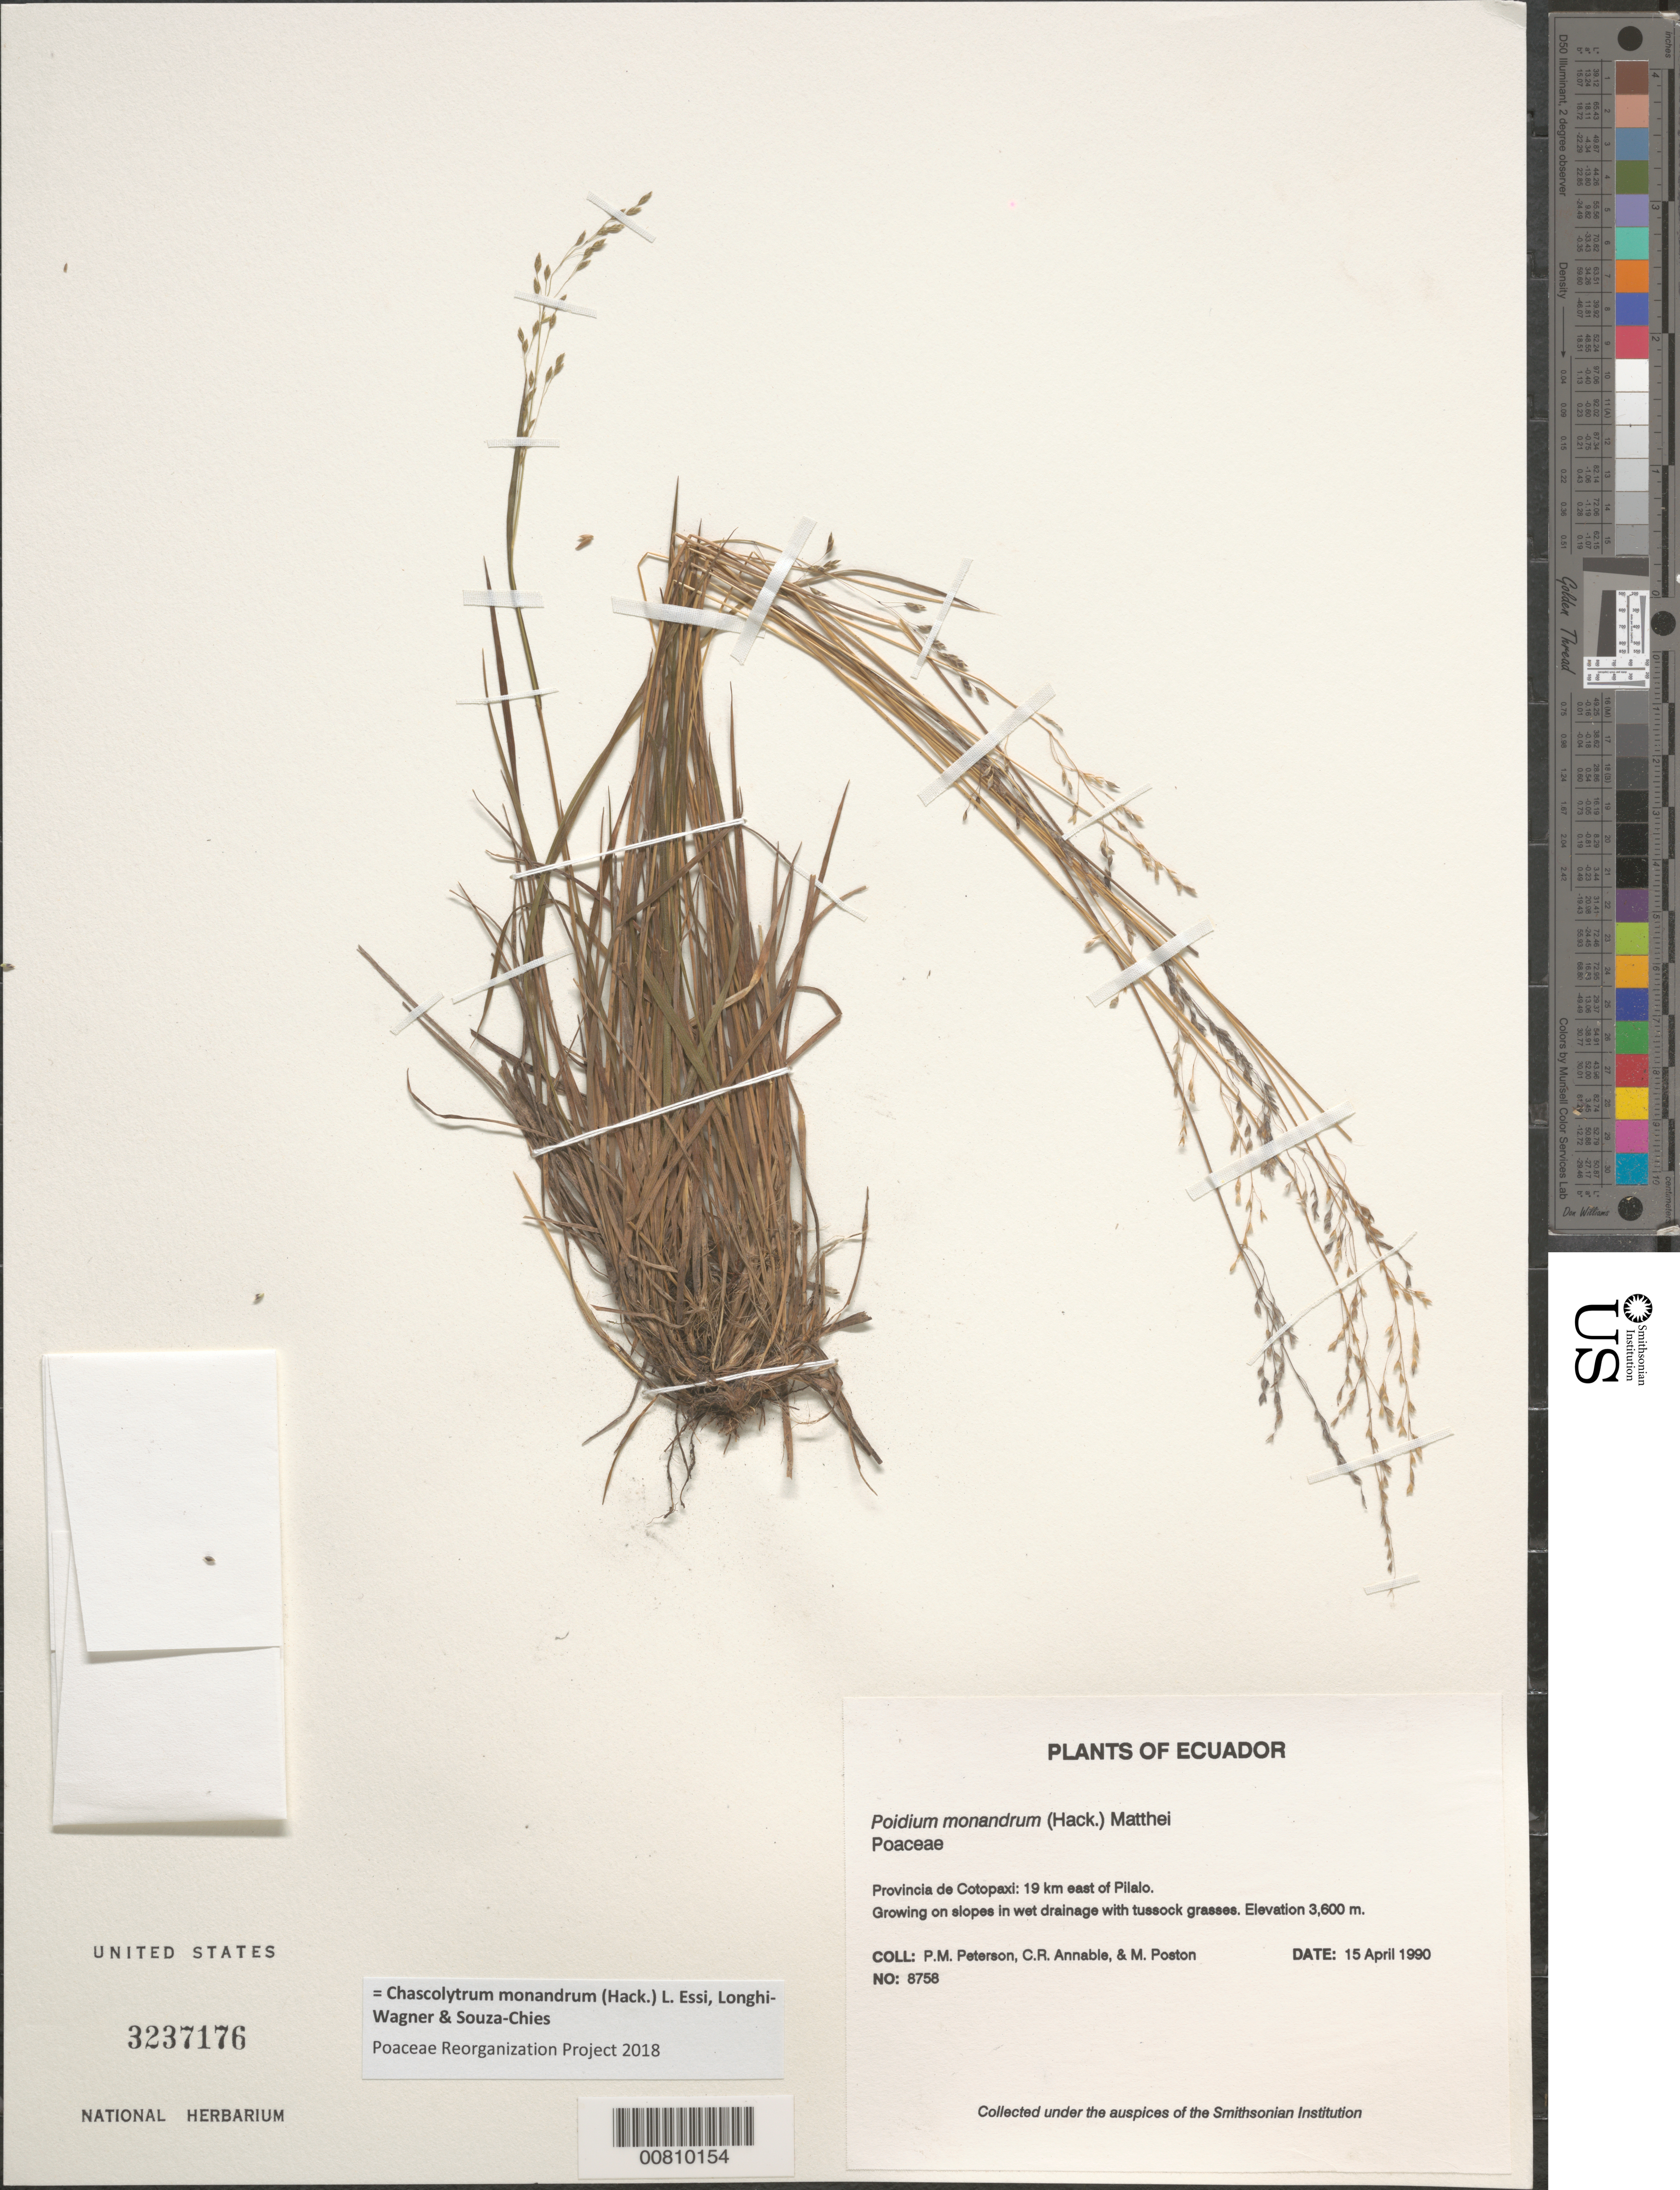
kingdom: Plantae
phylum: Tracheophyta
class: Liliopsida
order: Poales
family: Poaceae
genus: Chascolytrum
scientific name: Chascolytrum monandrum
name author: (Hack.) L. Essi et al.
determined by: Poaceae Reorganization Project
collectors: P. M. Peterson, C. R. Annable & M. Poston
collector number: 08758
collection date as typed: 15 Apr 1990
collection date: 1990-04-15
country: Ecuador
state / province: Cotopaxi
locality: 19 km E of Pilalo.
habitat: Growing on slopes in wet drainage with tussock grasses.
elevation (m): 3600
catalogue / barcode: US 3237176